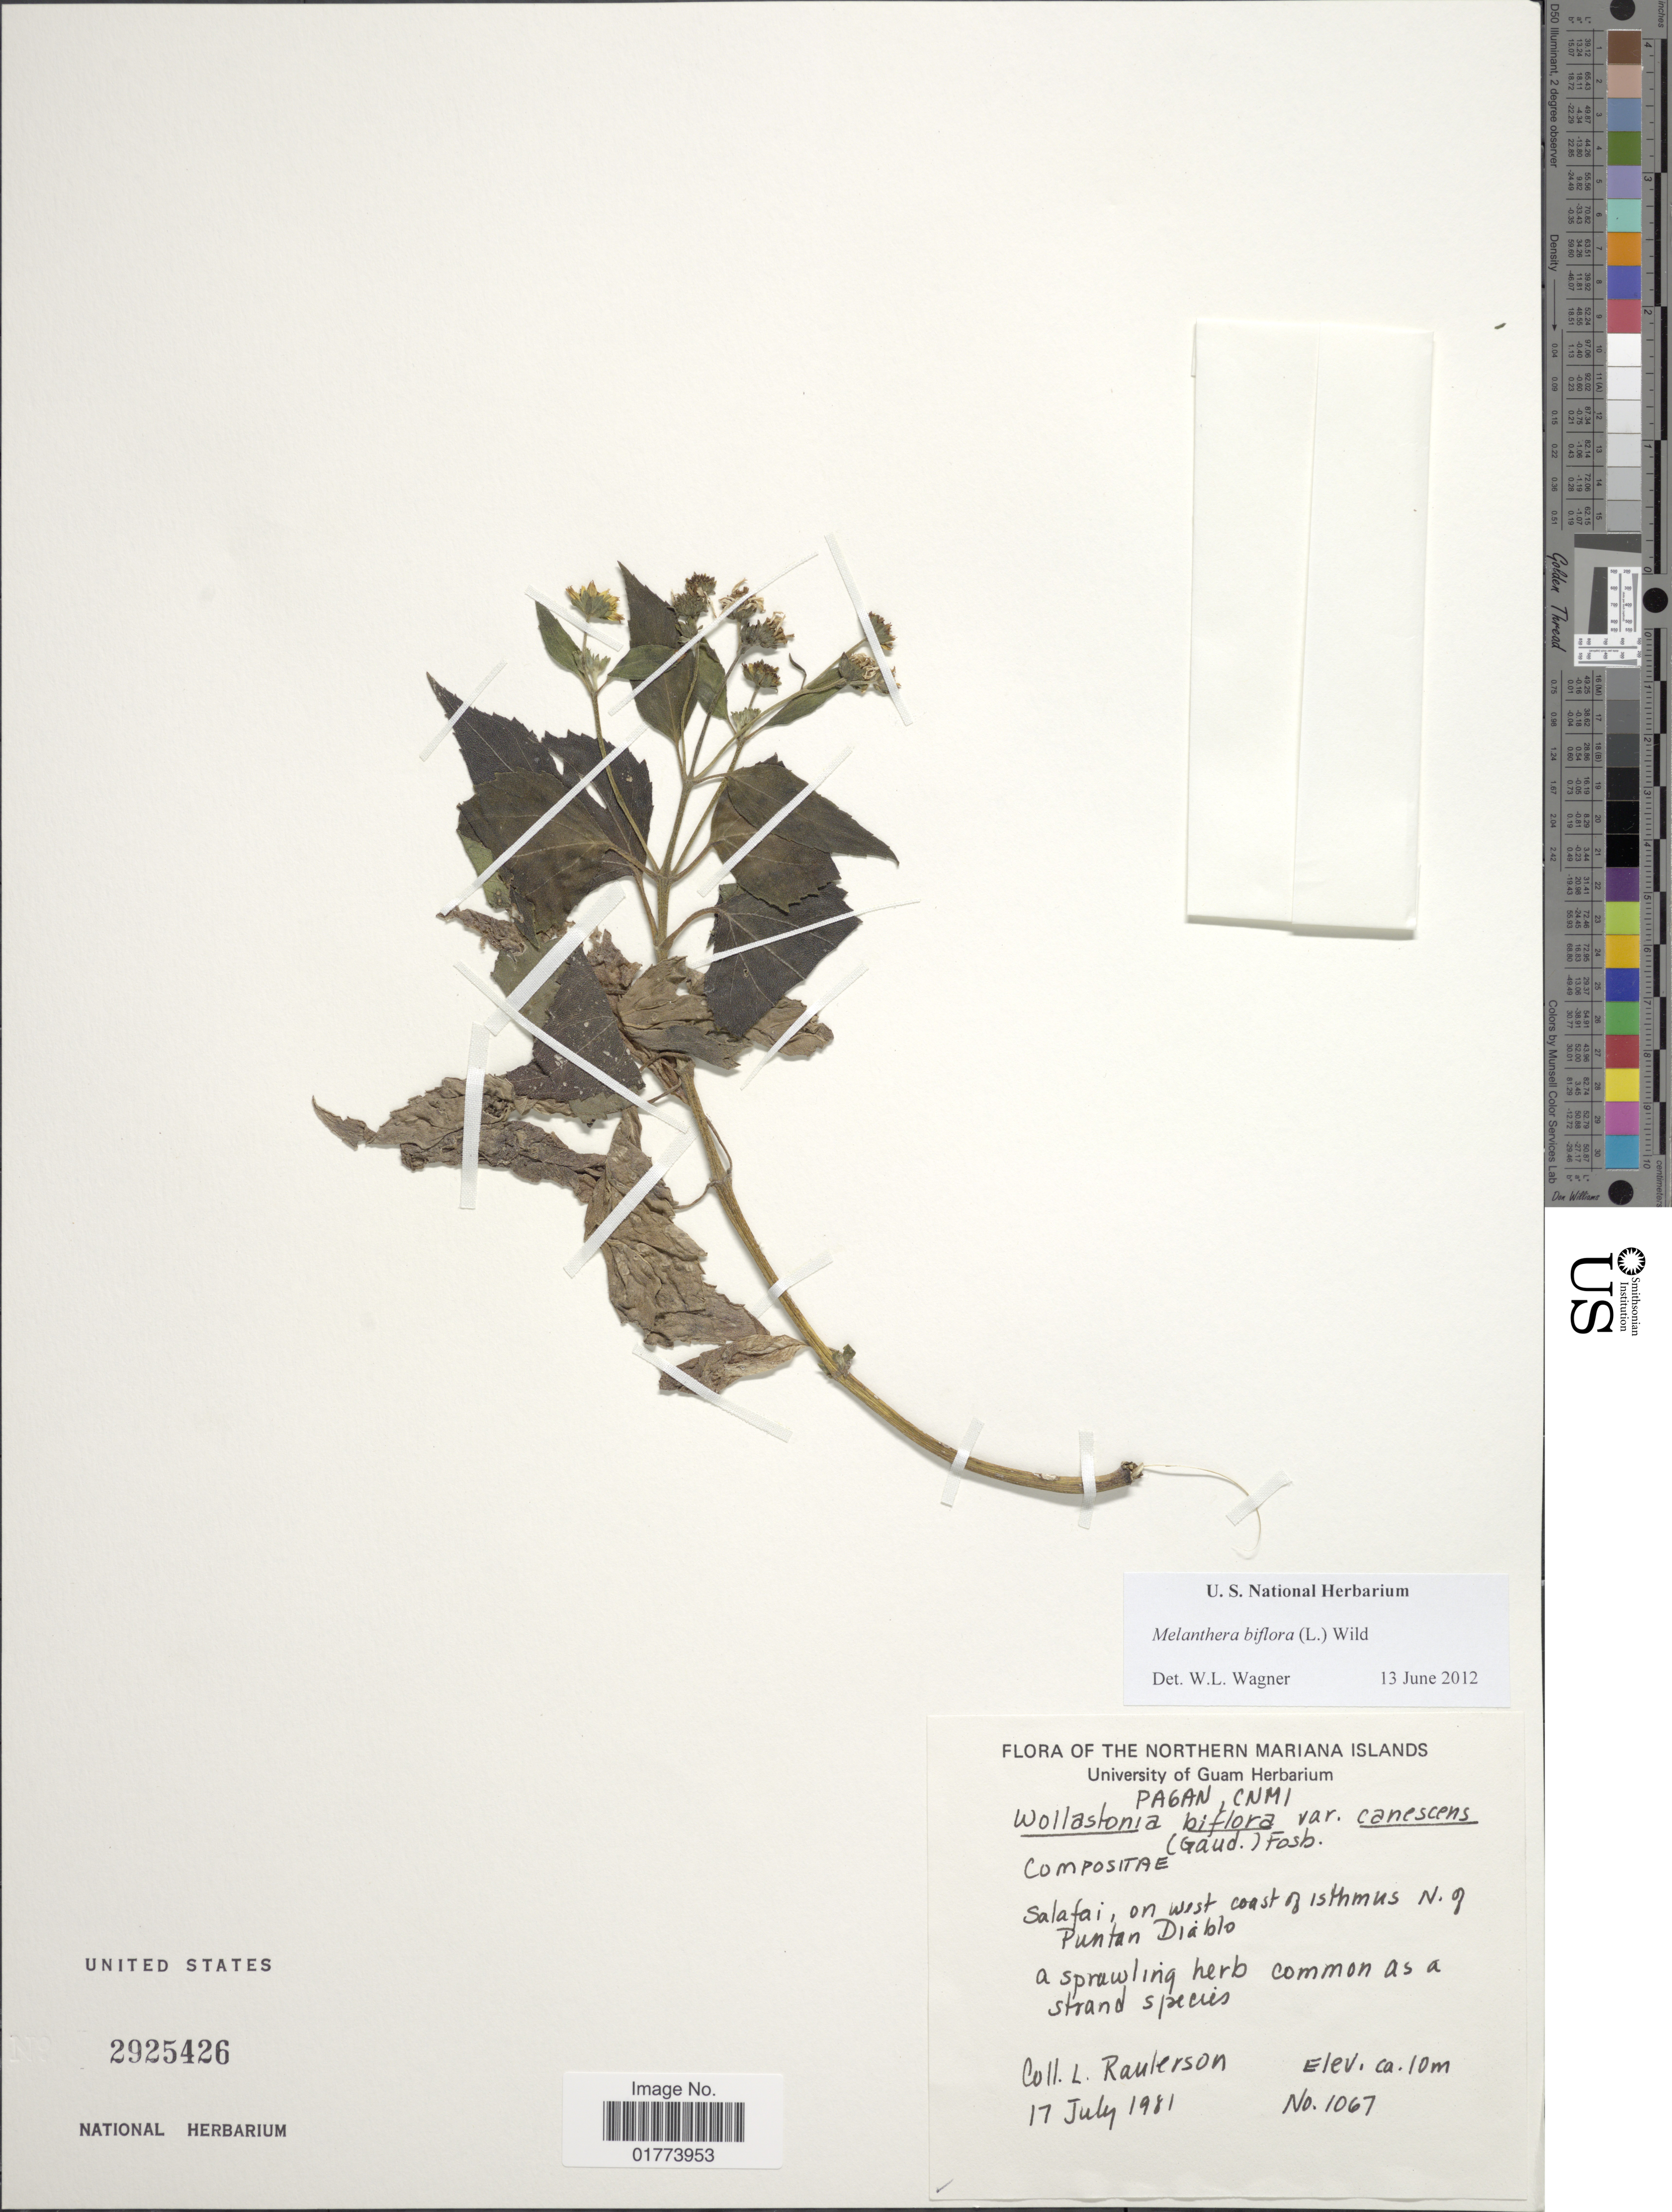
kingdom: Plantae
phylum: Tracheophyta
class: Magnoliopsida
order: Asterales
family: Asteraceae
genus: Wollastonia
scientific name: Wollastonia uniflora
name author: (Willd.) Orchard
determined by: Wagner, W. L., (BOT), Smithsonian Institution - National Museum of Natural History (UNITED STATES)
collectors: L. Raulerson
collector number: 1067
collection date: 1981-07-17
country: Northern Mariana Islands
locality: Salafai,on west coast of Isthmus N. of Puntan Diablo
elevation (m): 10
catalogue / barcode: US 2925426